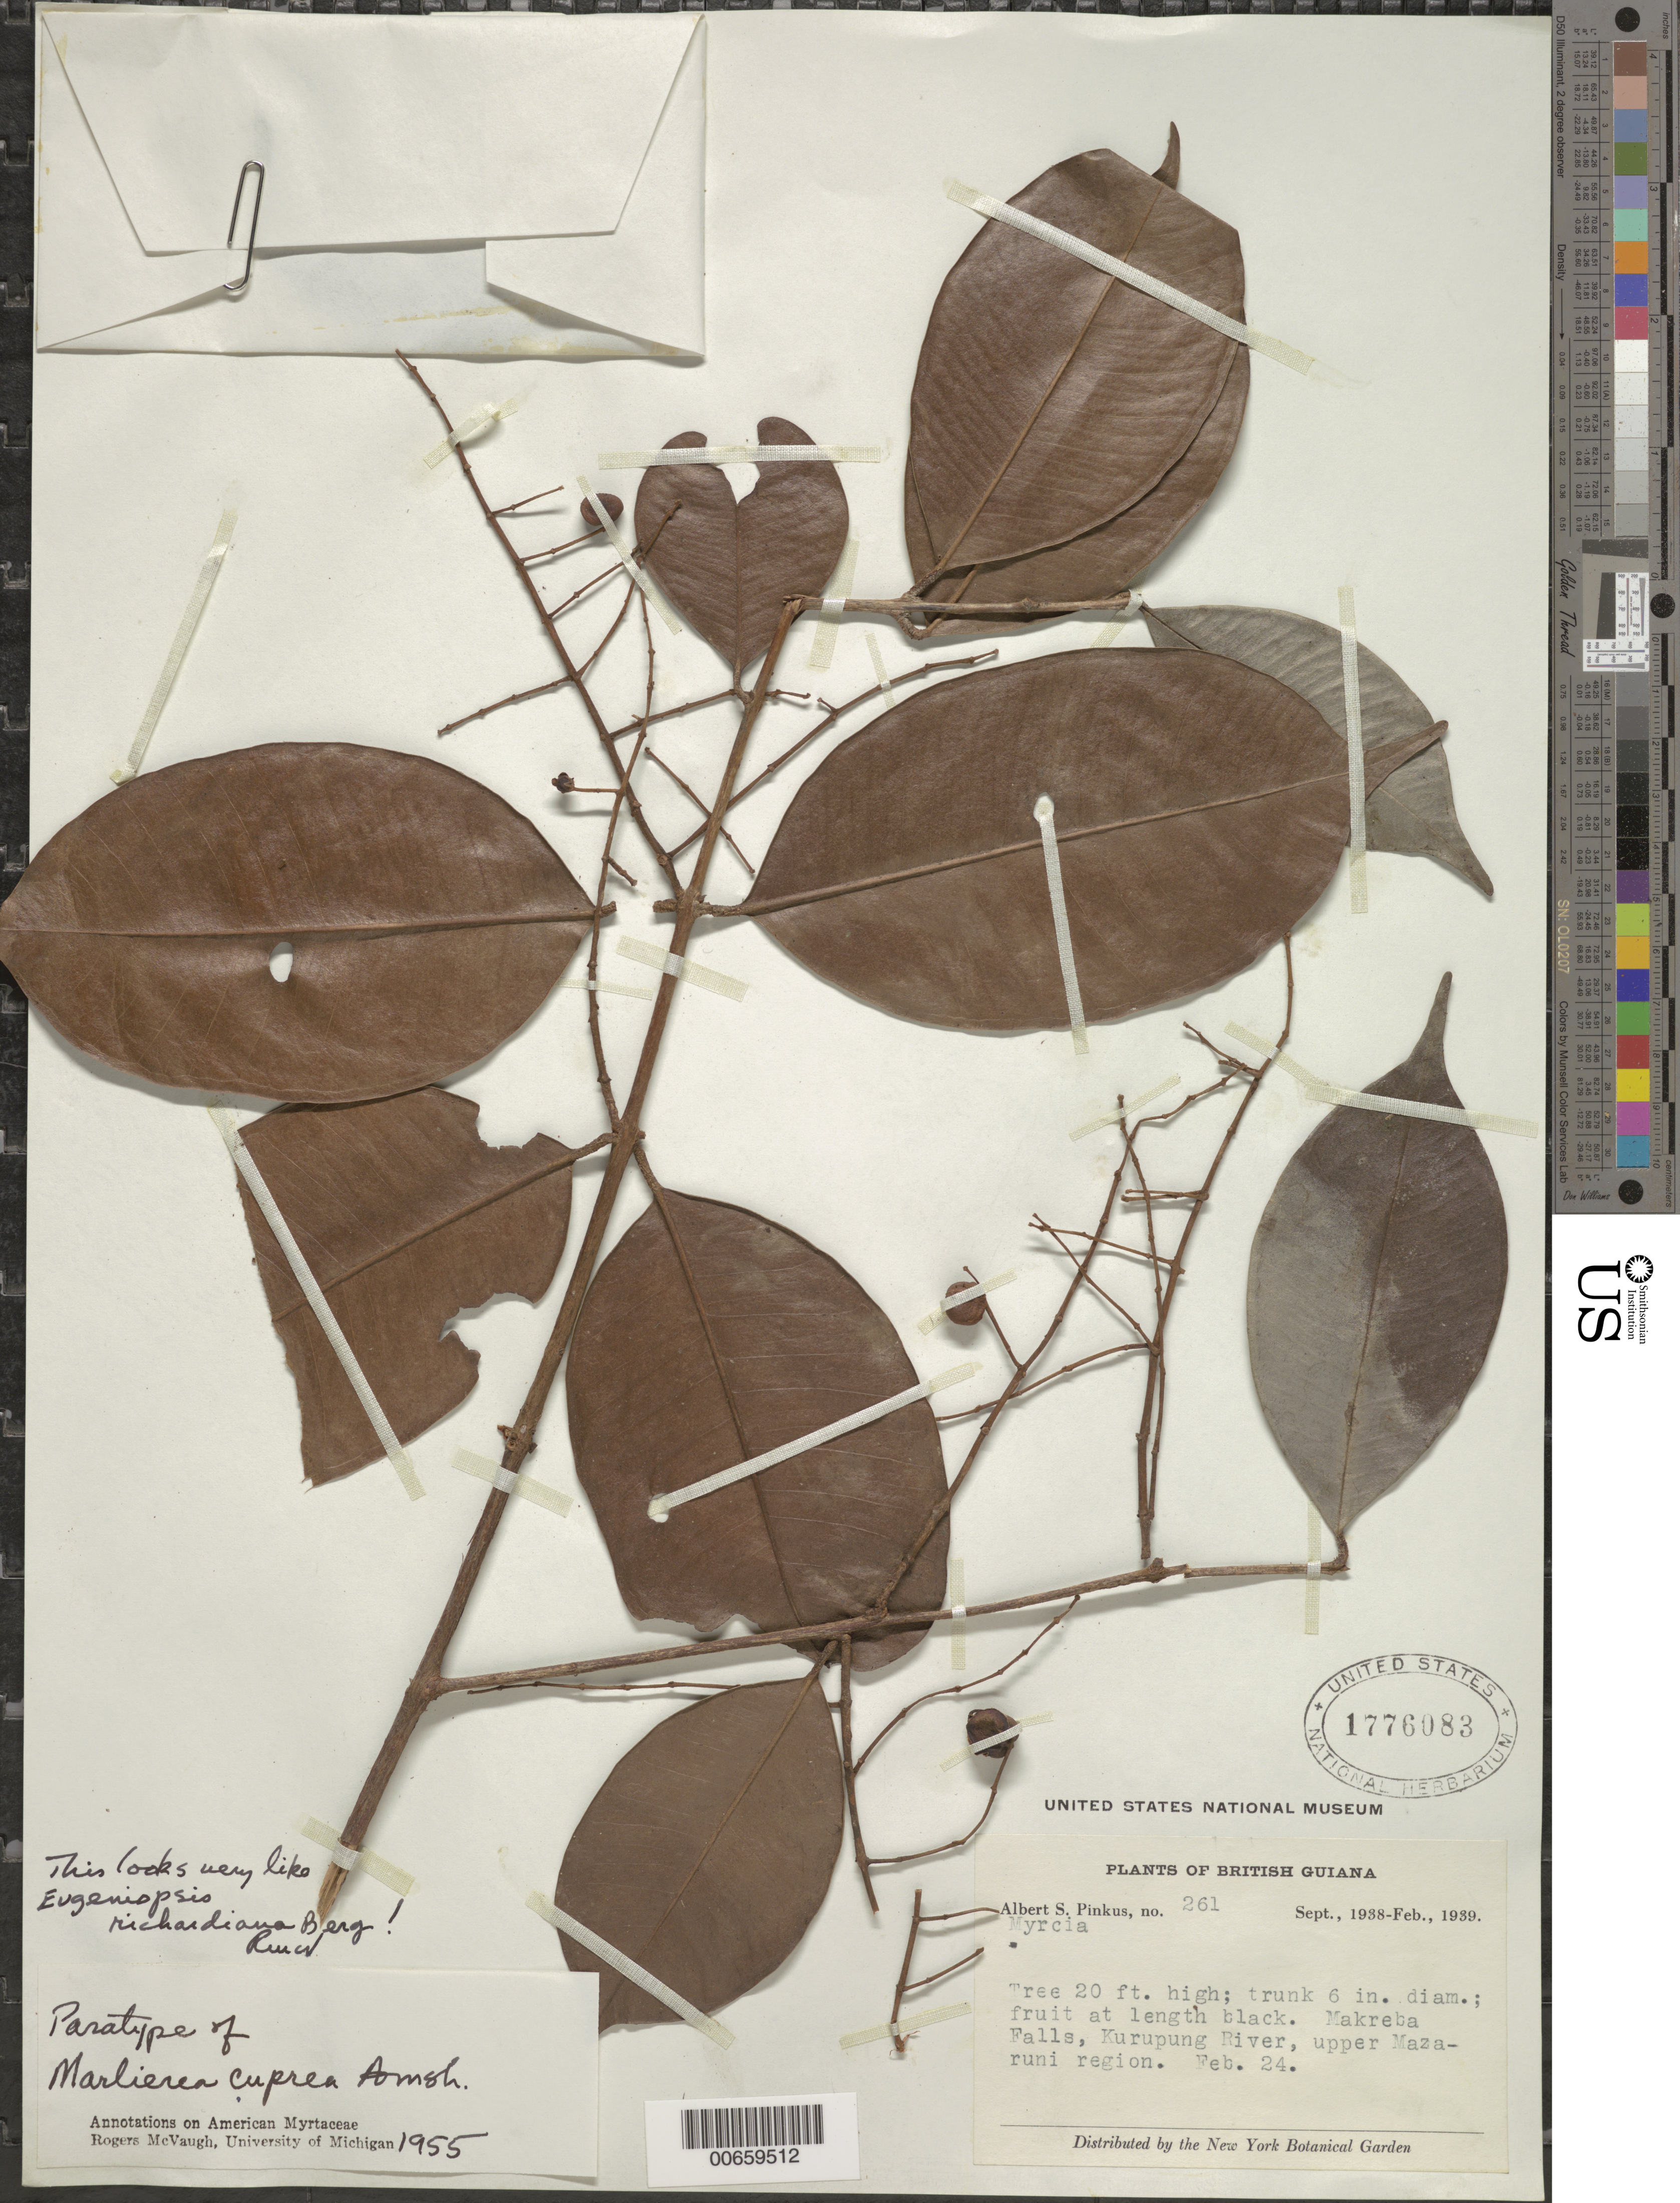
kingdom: Plantae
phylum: Tracheophyta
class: Magnoliopsida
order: Myrtales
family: Myrtaceae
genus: Myrcia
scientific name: Myrcia neocuprea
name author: E. Lucas & C.E. Wilson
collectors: A. Pinkus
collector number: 261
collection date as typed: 24-Feb-39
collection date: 1939-02-24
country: Guyana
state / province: Cuyuni-Mazaruni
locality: Makreba Falls, Kurupung R., upper Mazaruni Dist.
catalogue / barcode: US 1776083